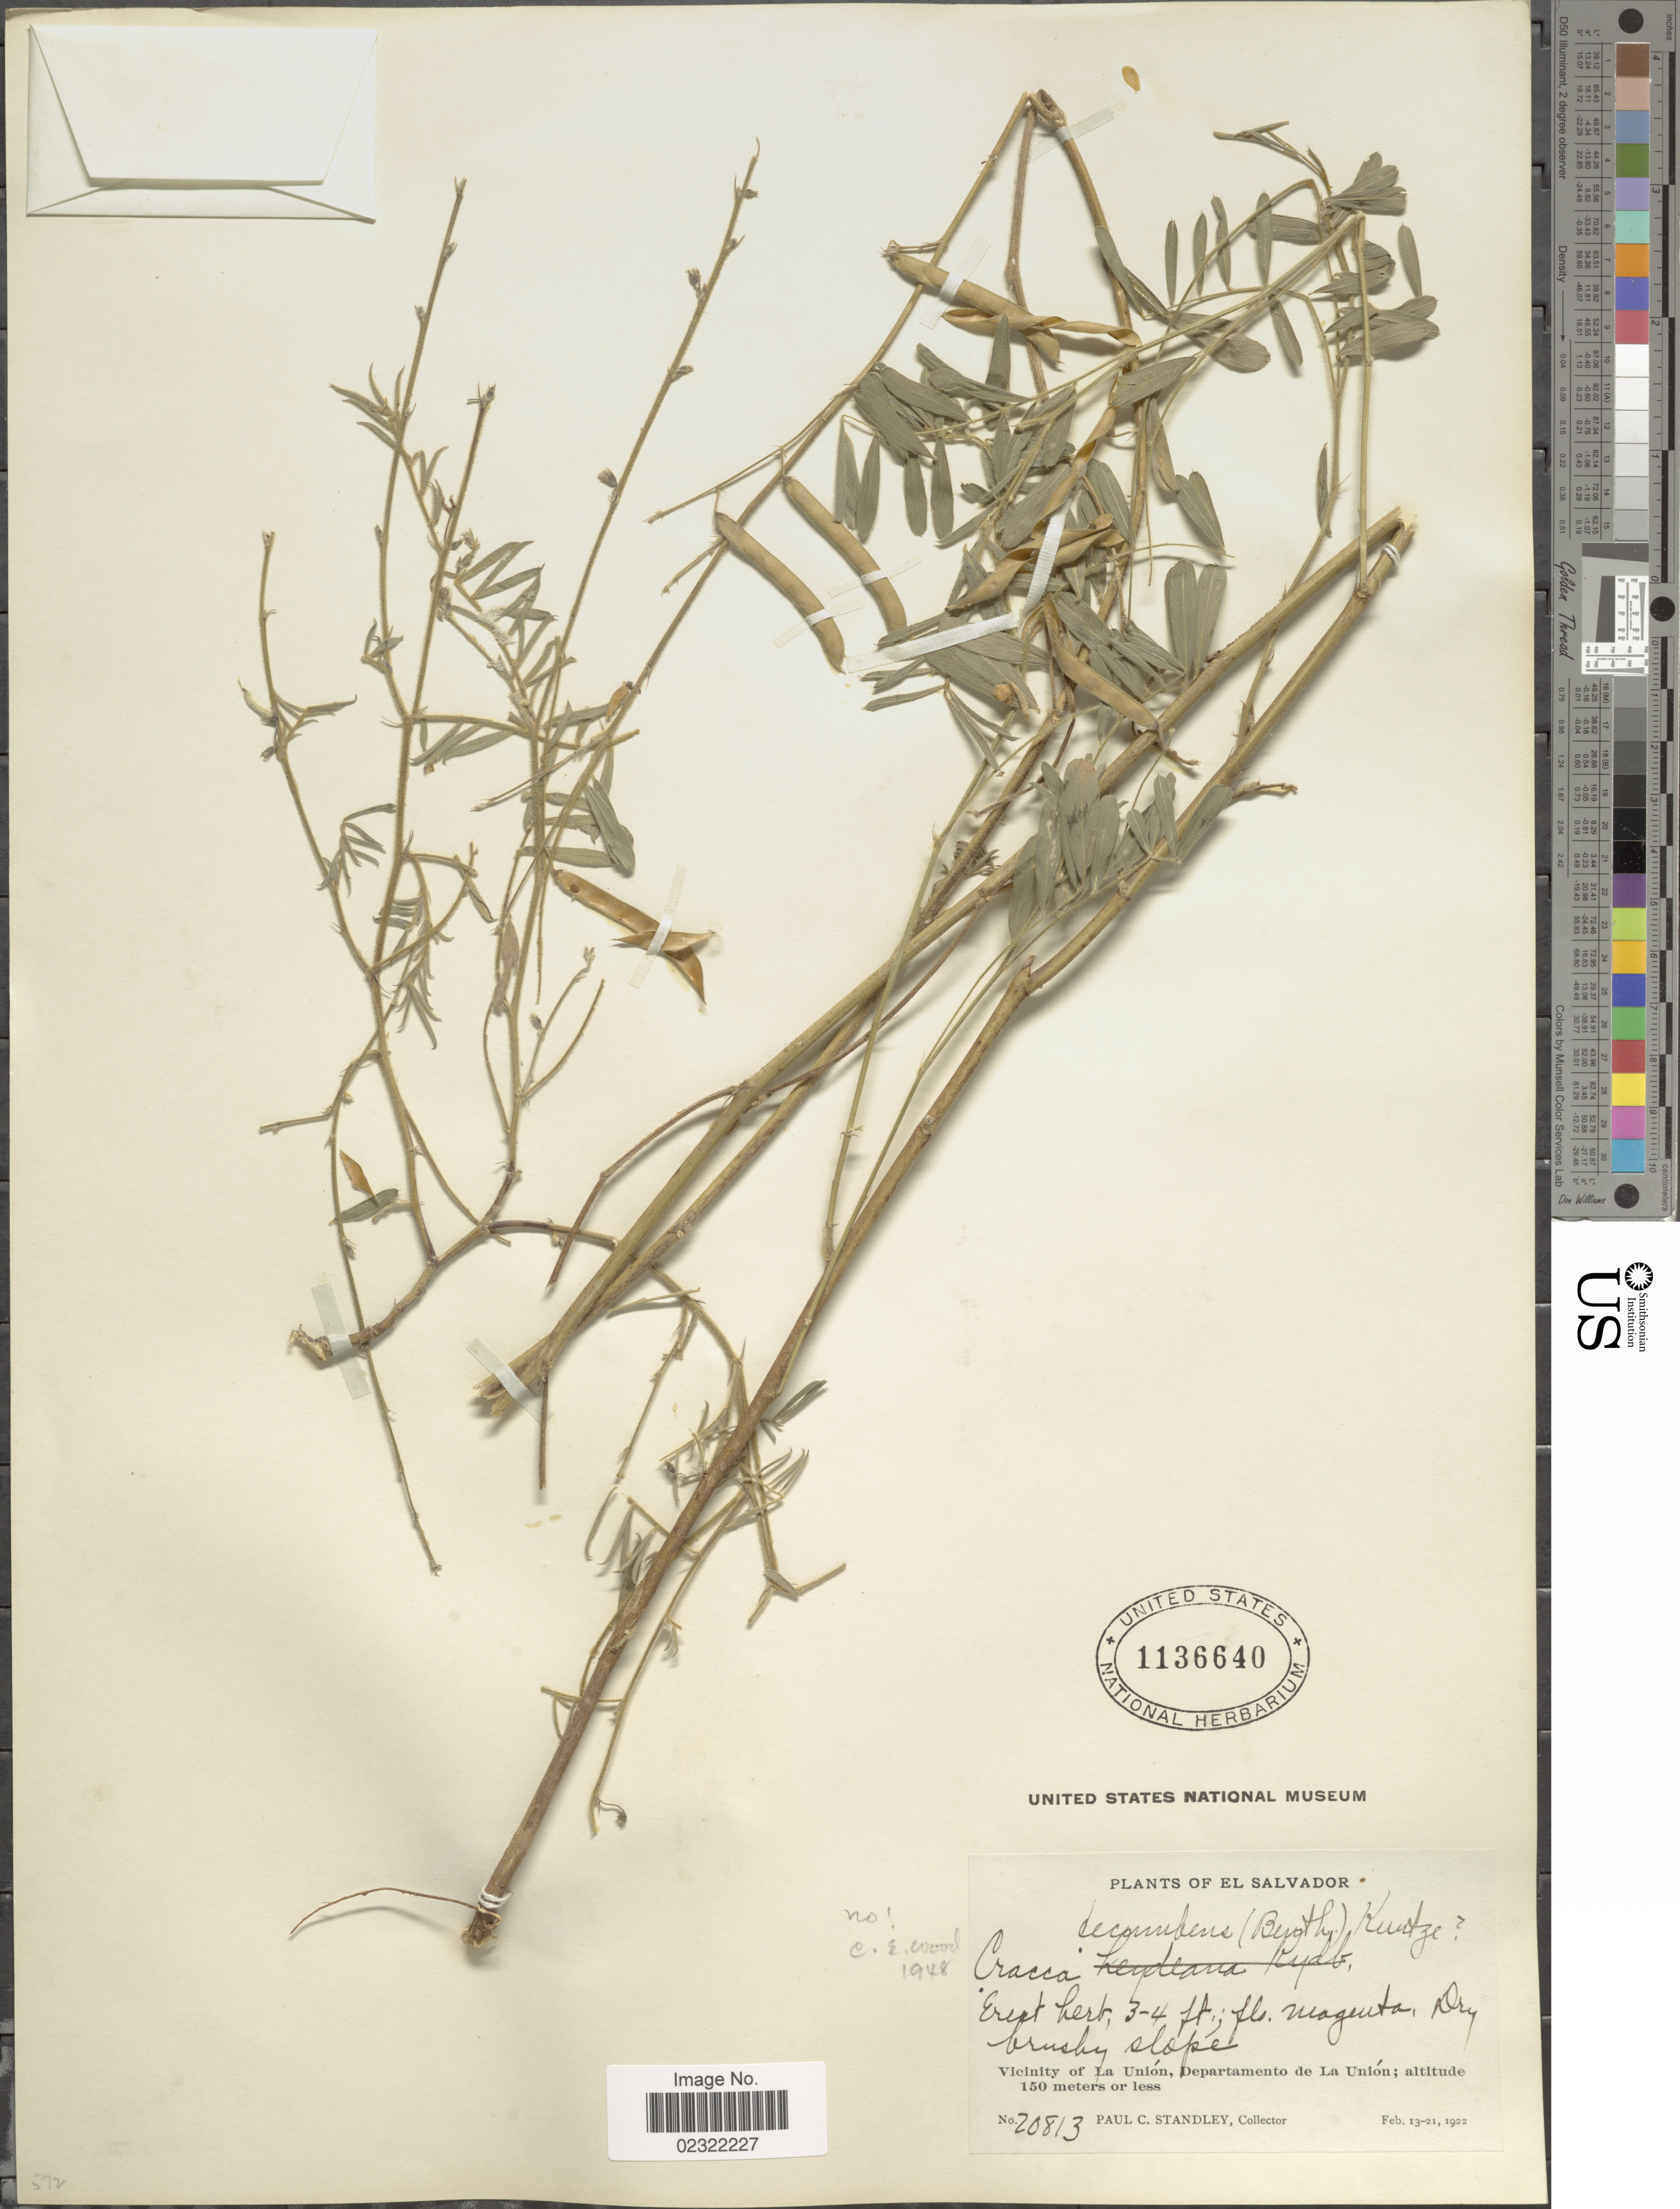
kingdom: Plantae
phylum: Tracheophyta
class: Magnoliopsida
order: Fabales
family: Fabaceae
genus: Tephrosia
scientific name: Tephrosia cinerea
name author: (L.) Pers.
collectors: P. C. Standley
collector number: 20813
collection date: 1922-02-13/1922-02-21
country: El Salvador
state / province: La Union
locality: Vicinity of La Union, Departamento de La Union.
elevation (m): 150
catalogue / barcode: US 1136640